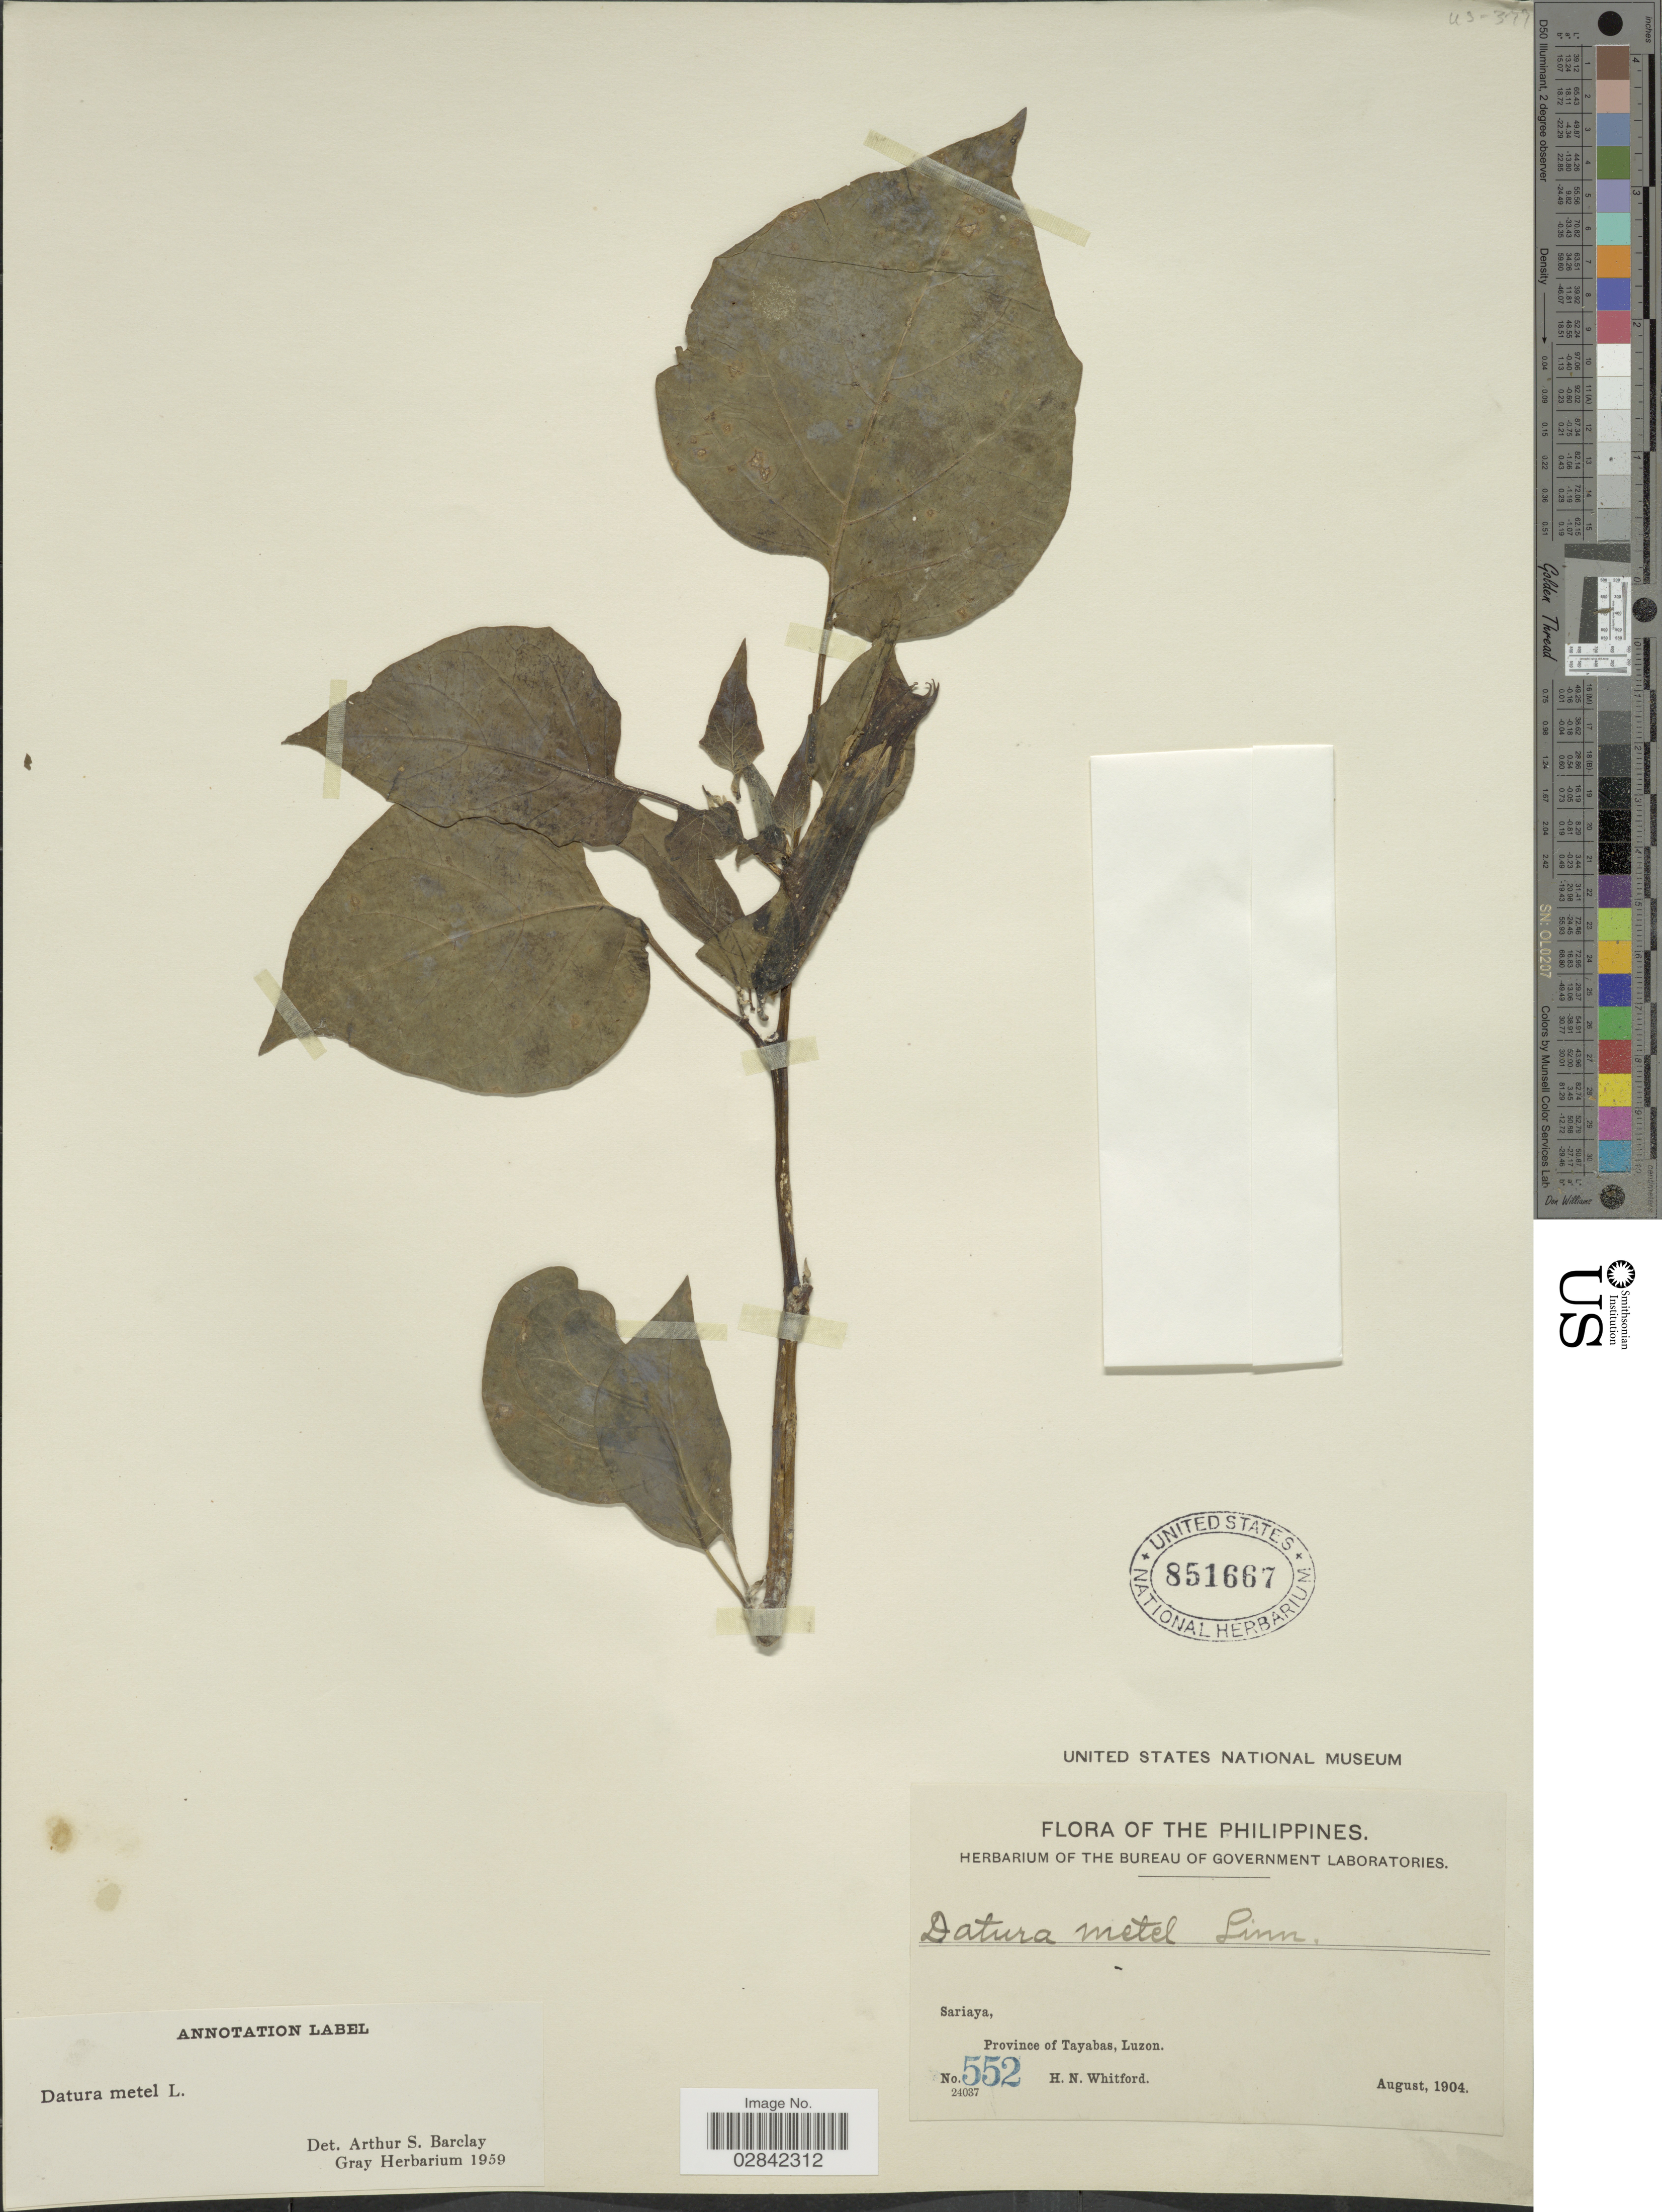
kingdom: Plantae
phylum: Tracheophyta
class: Magnoliopsida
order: Solanales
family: Solanaceae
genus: Datura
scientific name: Datura metel 'Flore Pleno'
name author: L.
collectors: H. N. Whitford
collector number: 552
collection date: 1904-08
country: Philippines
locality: Sariaya, Province of Tayabas, Luzon.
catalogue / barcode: US 851667